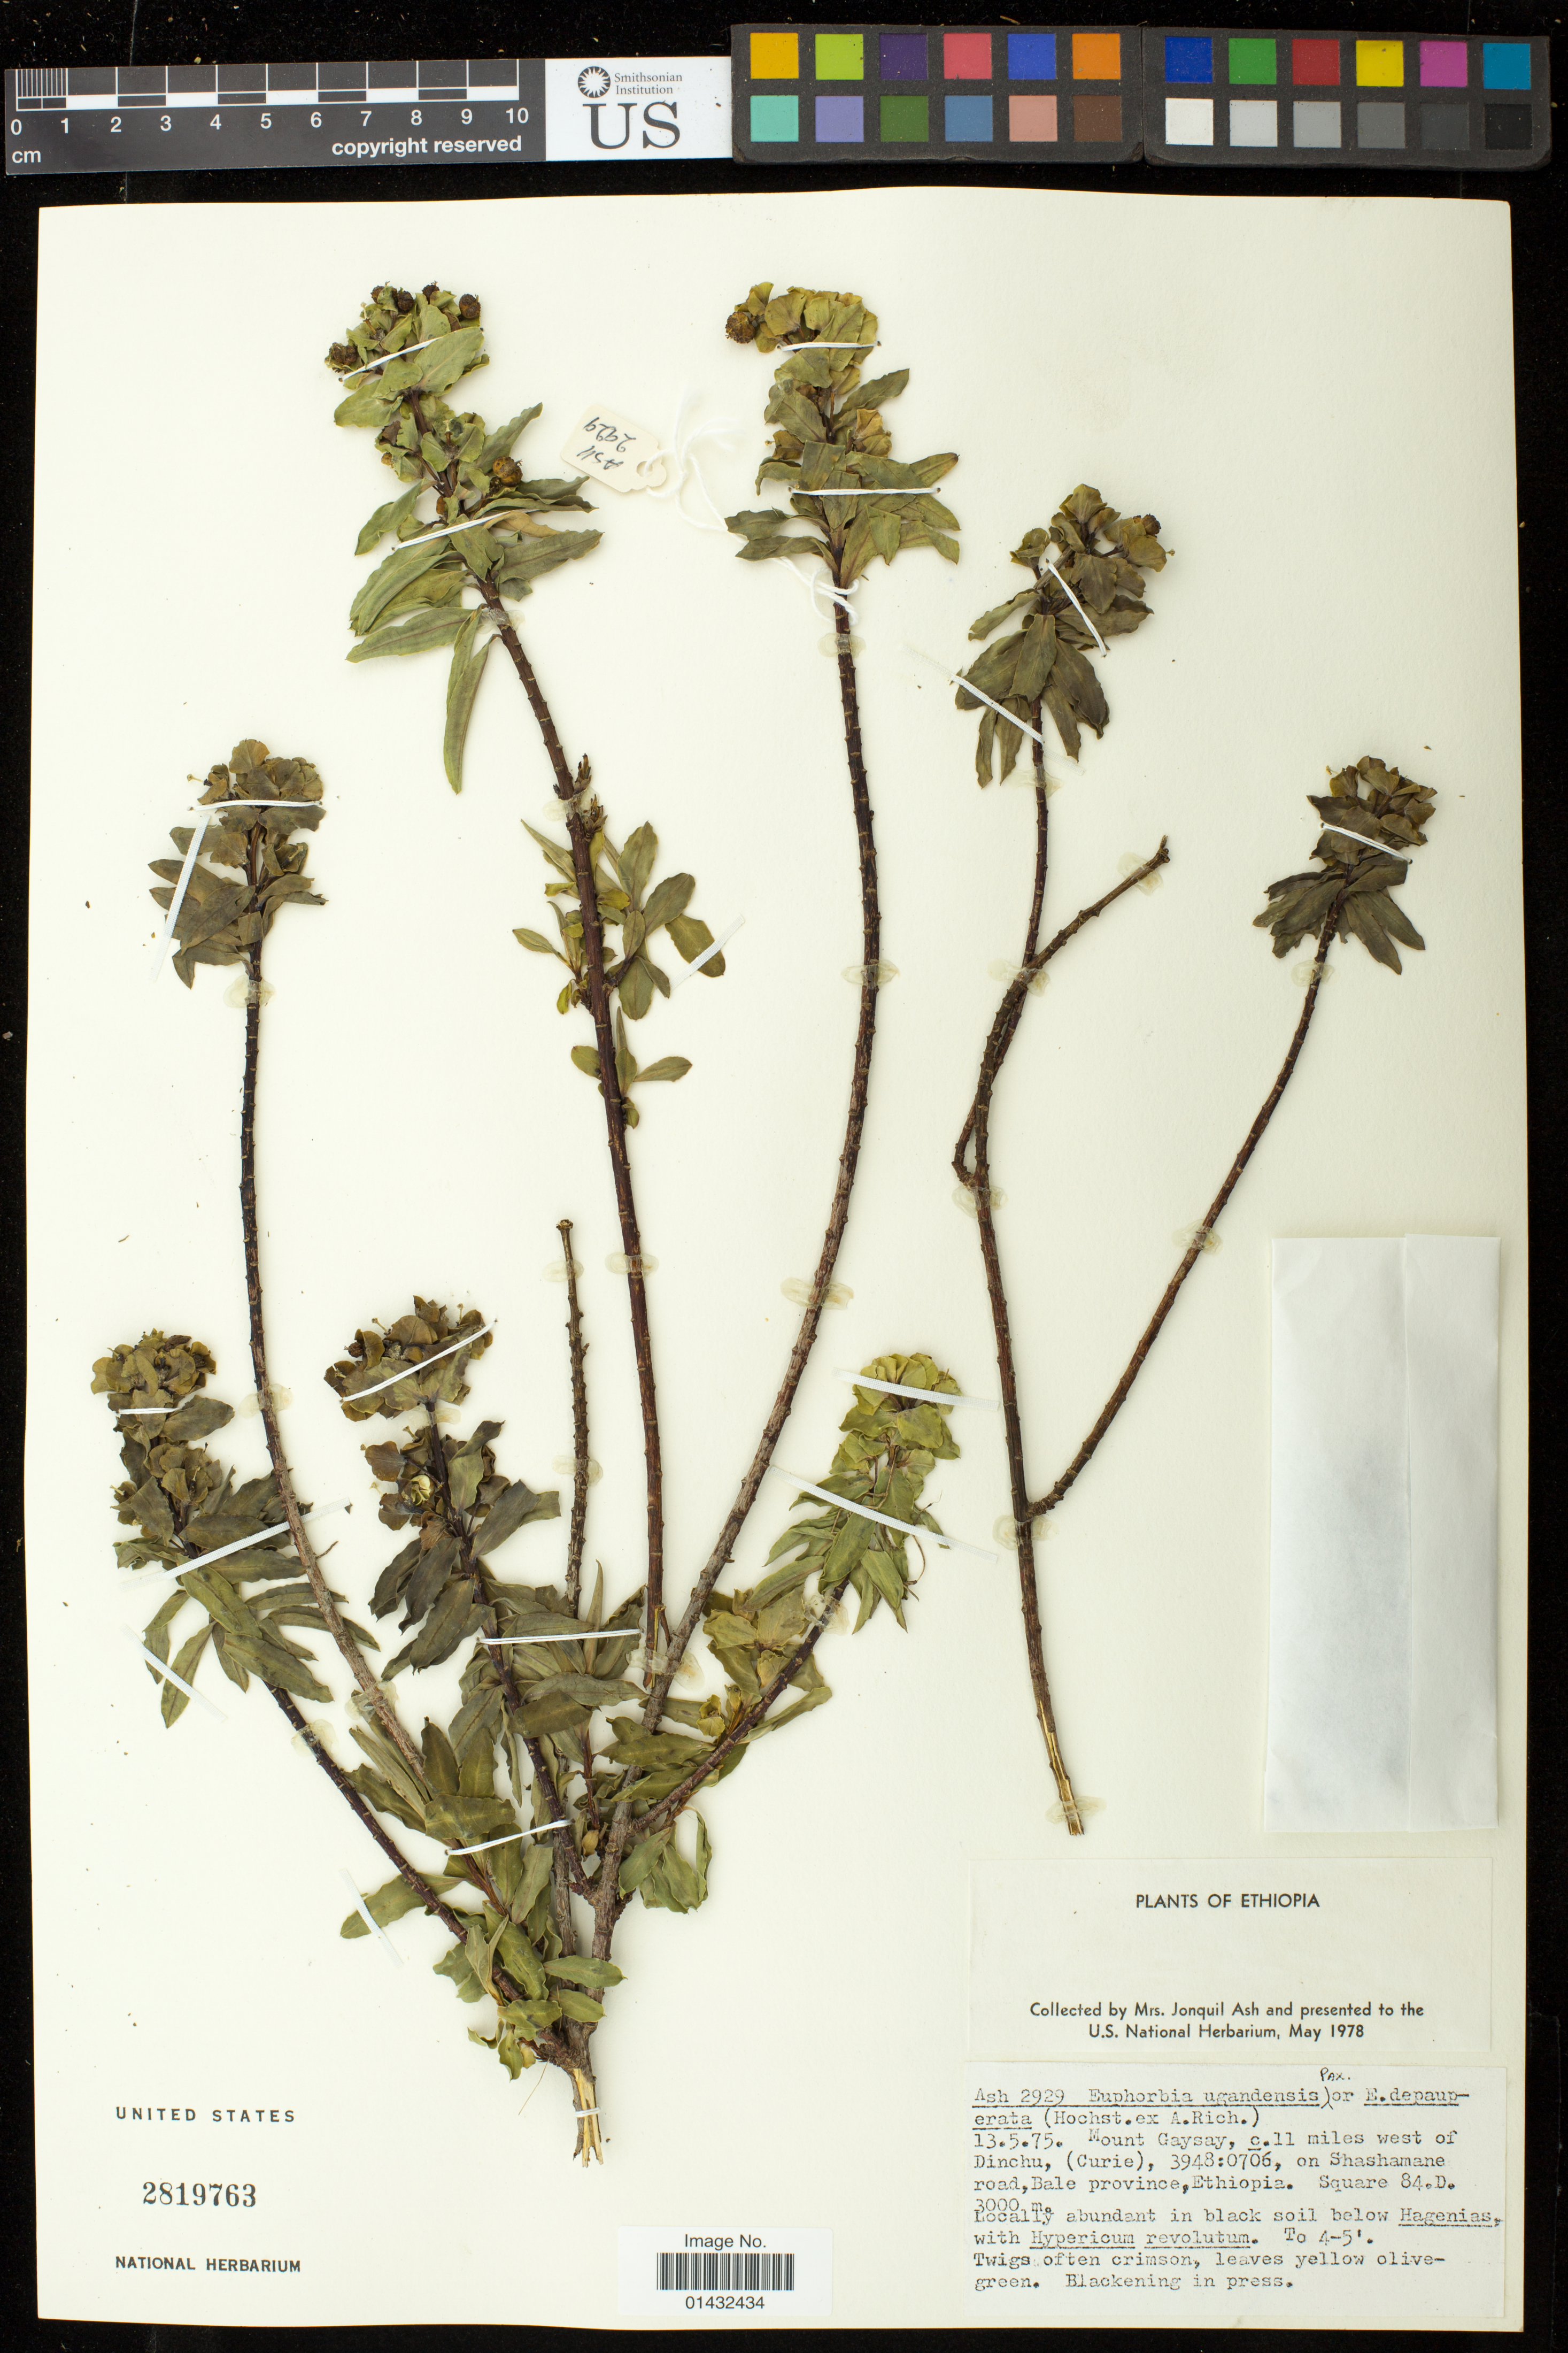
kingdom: Plantae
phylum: Tracheophyta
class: Magnoliopsida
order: Malpighiales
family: Euphorbiaceae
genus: Euphorbia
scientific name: Euphorbia ugandensis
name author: Pax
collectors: J. Ash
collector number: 2929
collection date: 1975-05-13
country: Ethiopia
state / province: Oromiya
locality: Mount Gaysay, c. 11 miles west of Dinchu, (Curie), 3948:0706, on Shashamane road, Bale province. Square 84.D.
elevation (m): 3000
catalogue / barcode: US 2819763